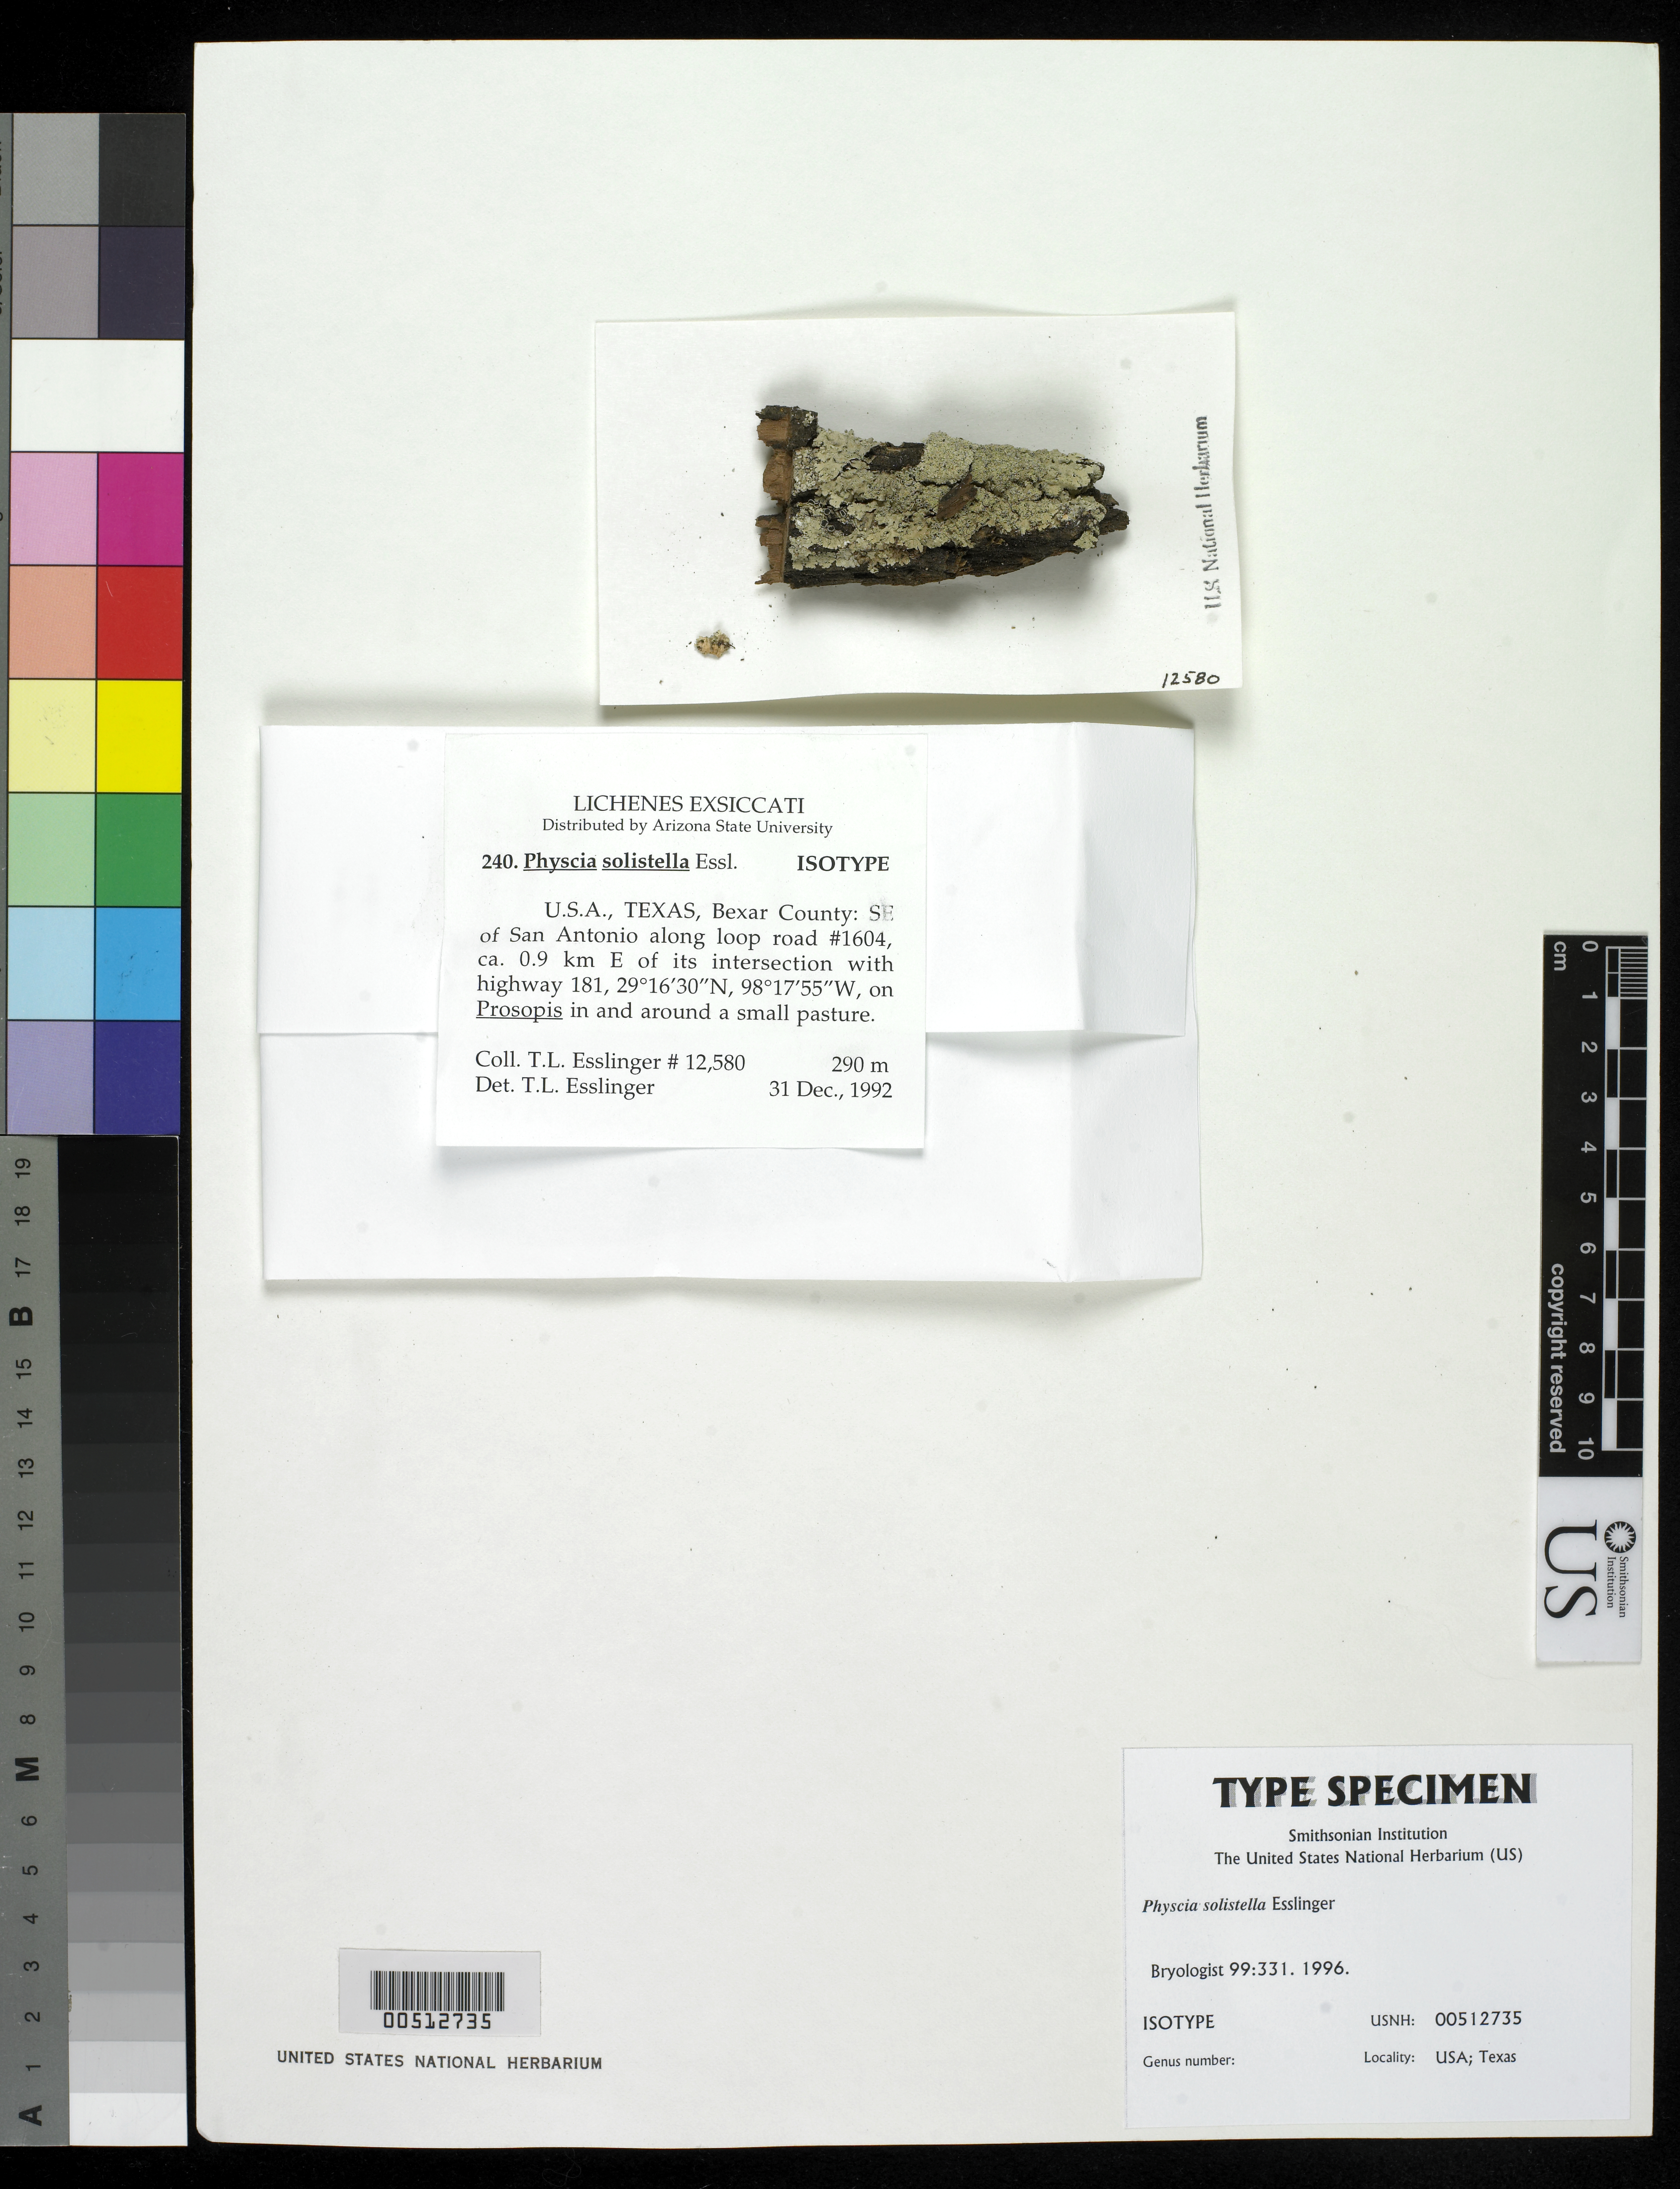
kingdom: Fungi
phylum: Ascomycota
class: Lecanoromycetes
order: Caliciales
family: Physciaceae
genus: Physcia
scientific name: Physcia solistella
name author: Essl.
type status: Isotype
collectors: T. L. Esslinger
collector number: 12580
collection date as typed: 31 Dec 1992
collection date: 1992-12-31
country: United States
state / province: Texas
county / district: Bexar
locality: SE of San Antonio along Loop Road #1604, ca. 0.9 km E of its intersection with Hwy 181.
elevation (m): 290